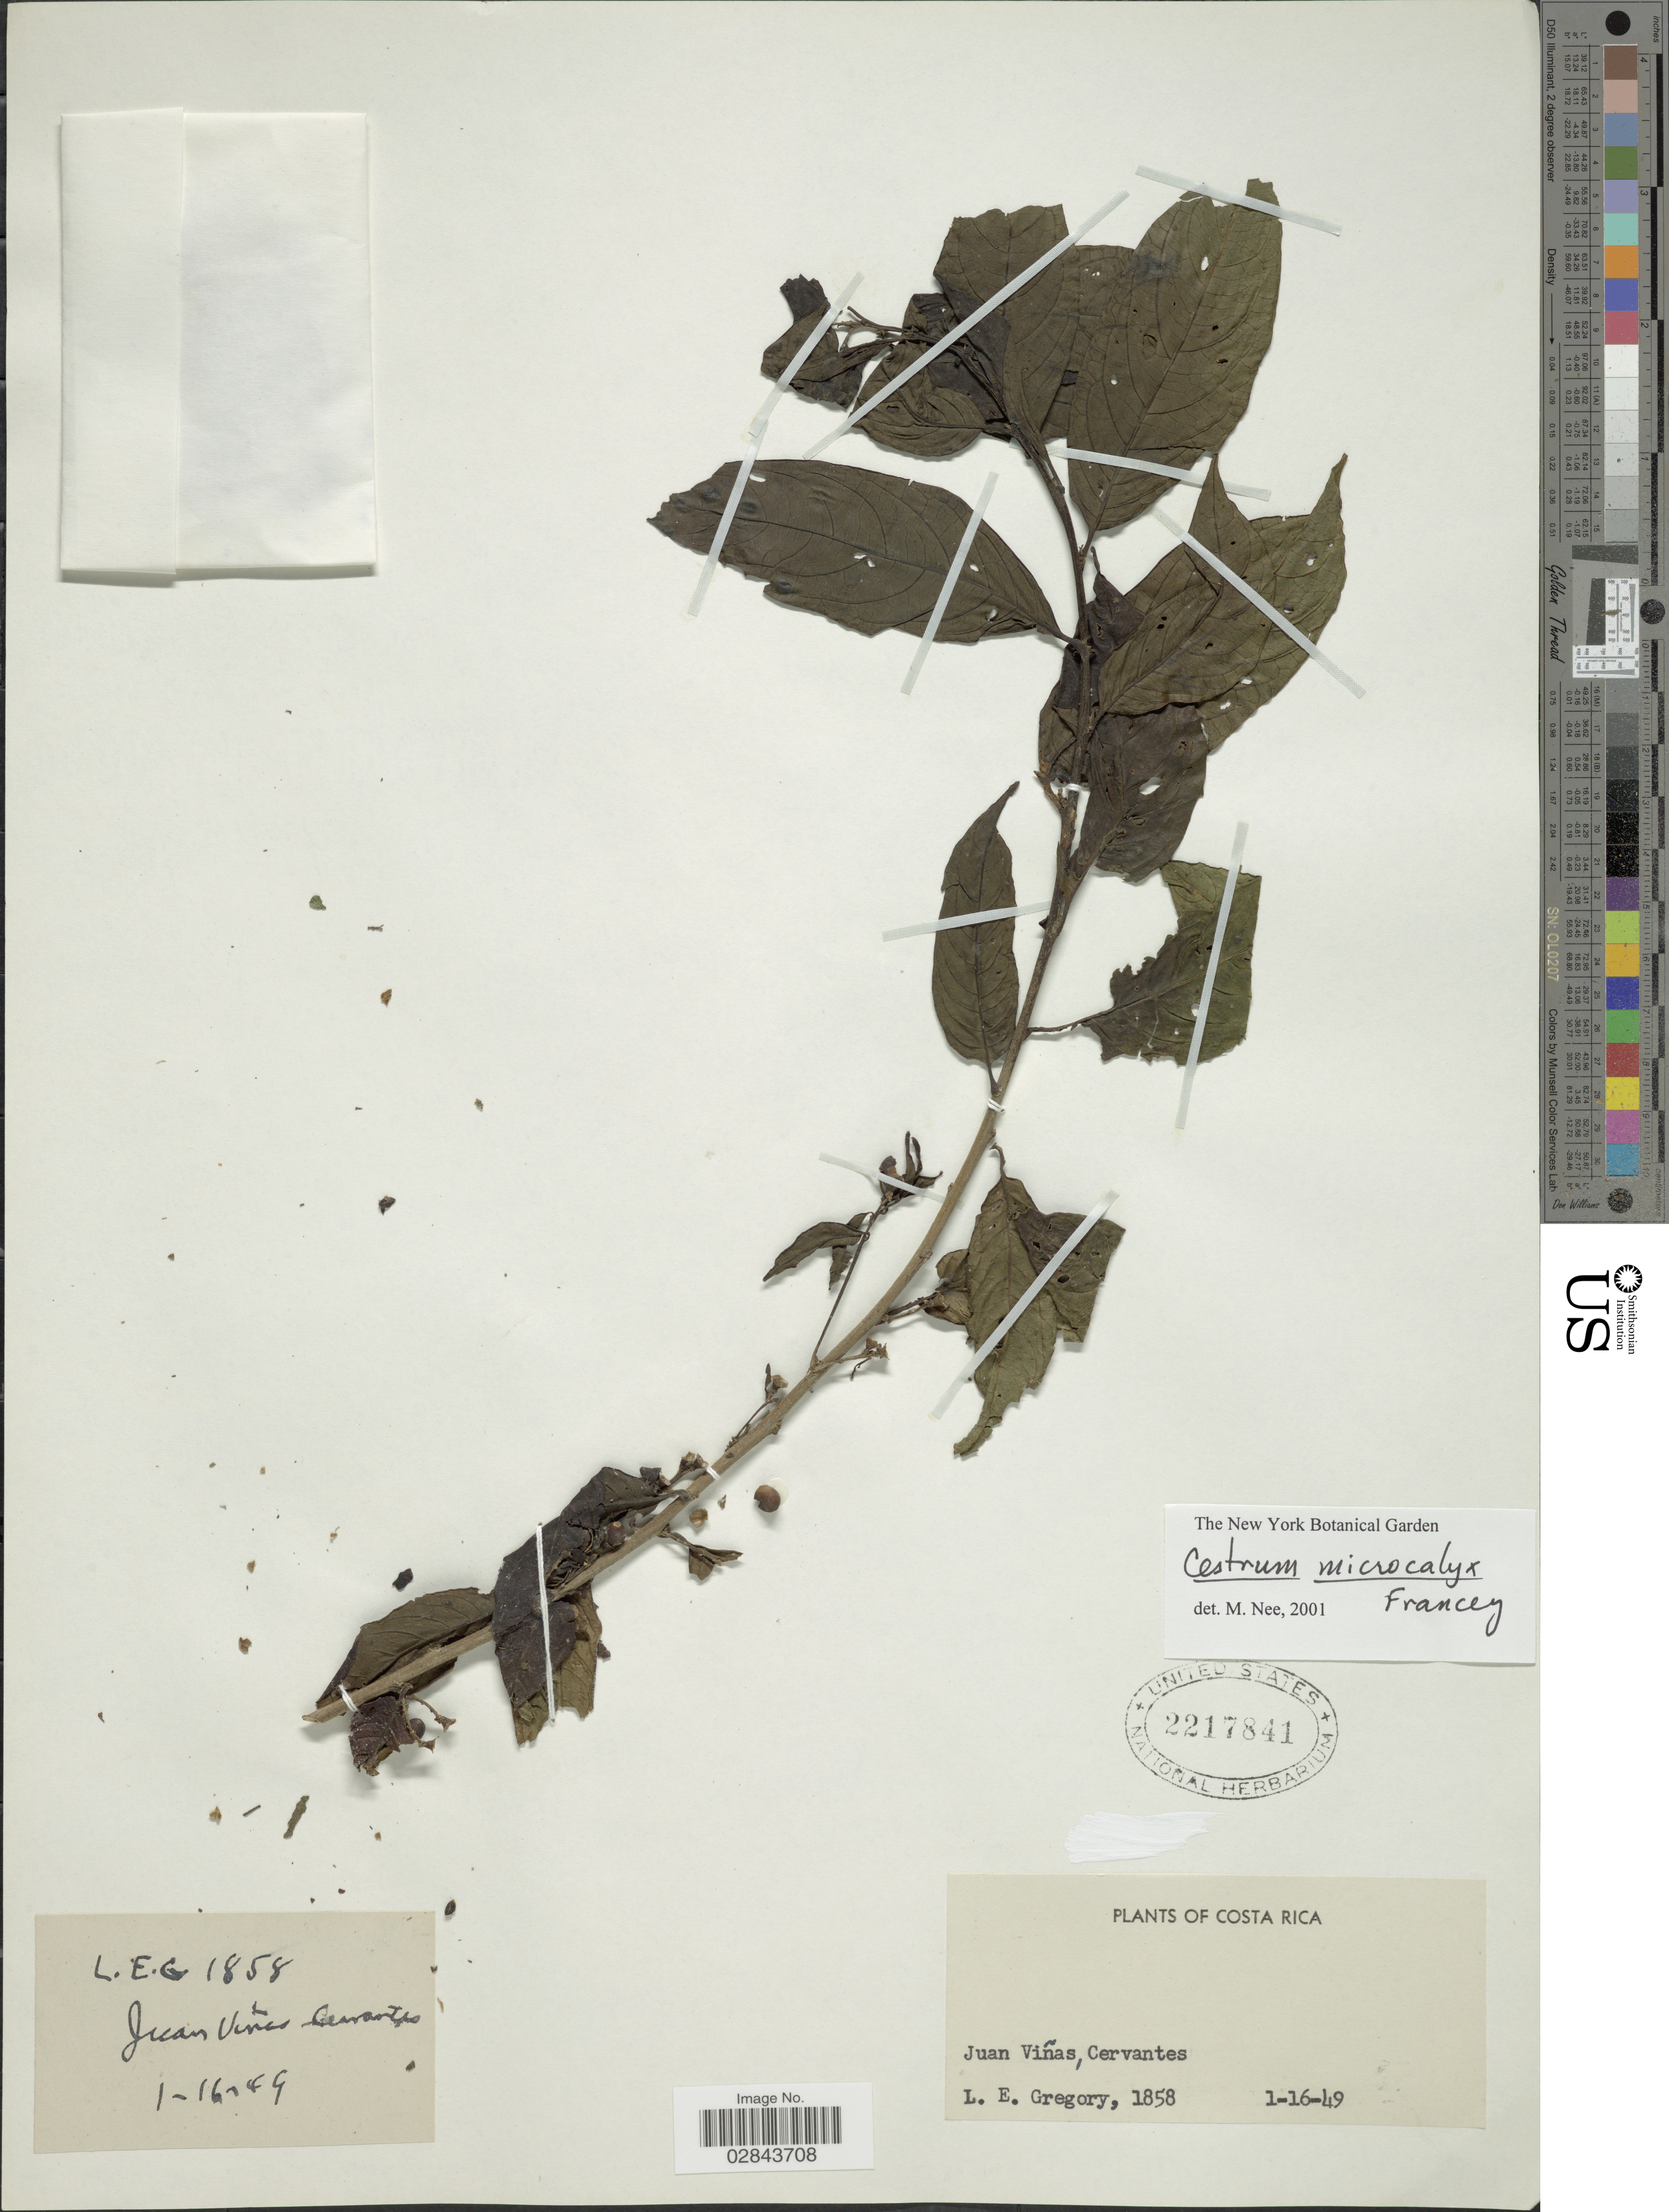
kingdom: Plantae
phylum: Tracheophyta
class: Magnoliopsida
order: Solanales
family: Solanaceae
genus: Cestrum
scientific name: Cestrum microcalyx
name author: Francey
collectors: L. E. Gregory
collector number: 1858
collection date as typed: Transcribed d/m/y: 16/1/49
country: Costa Rica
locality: Juan Viñas, Cervantes.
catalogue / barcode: US 2217841